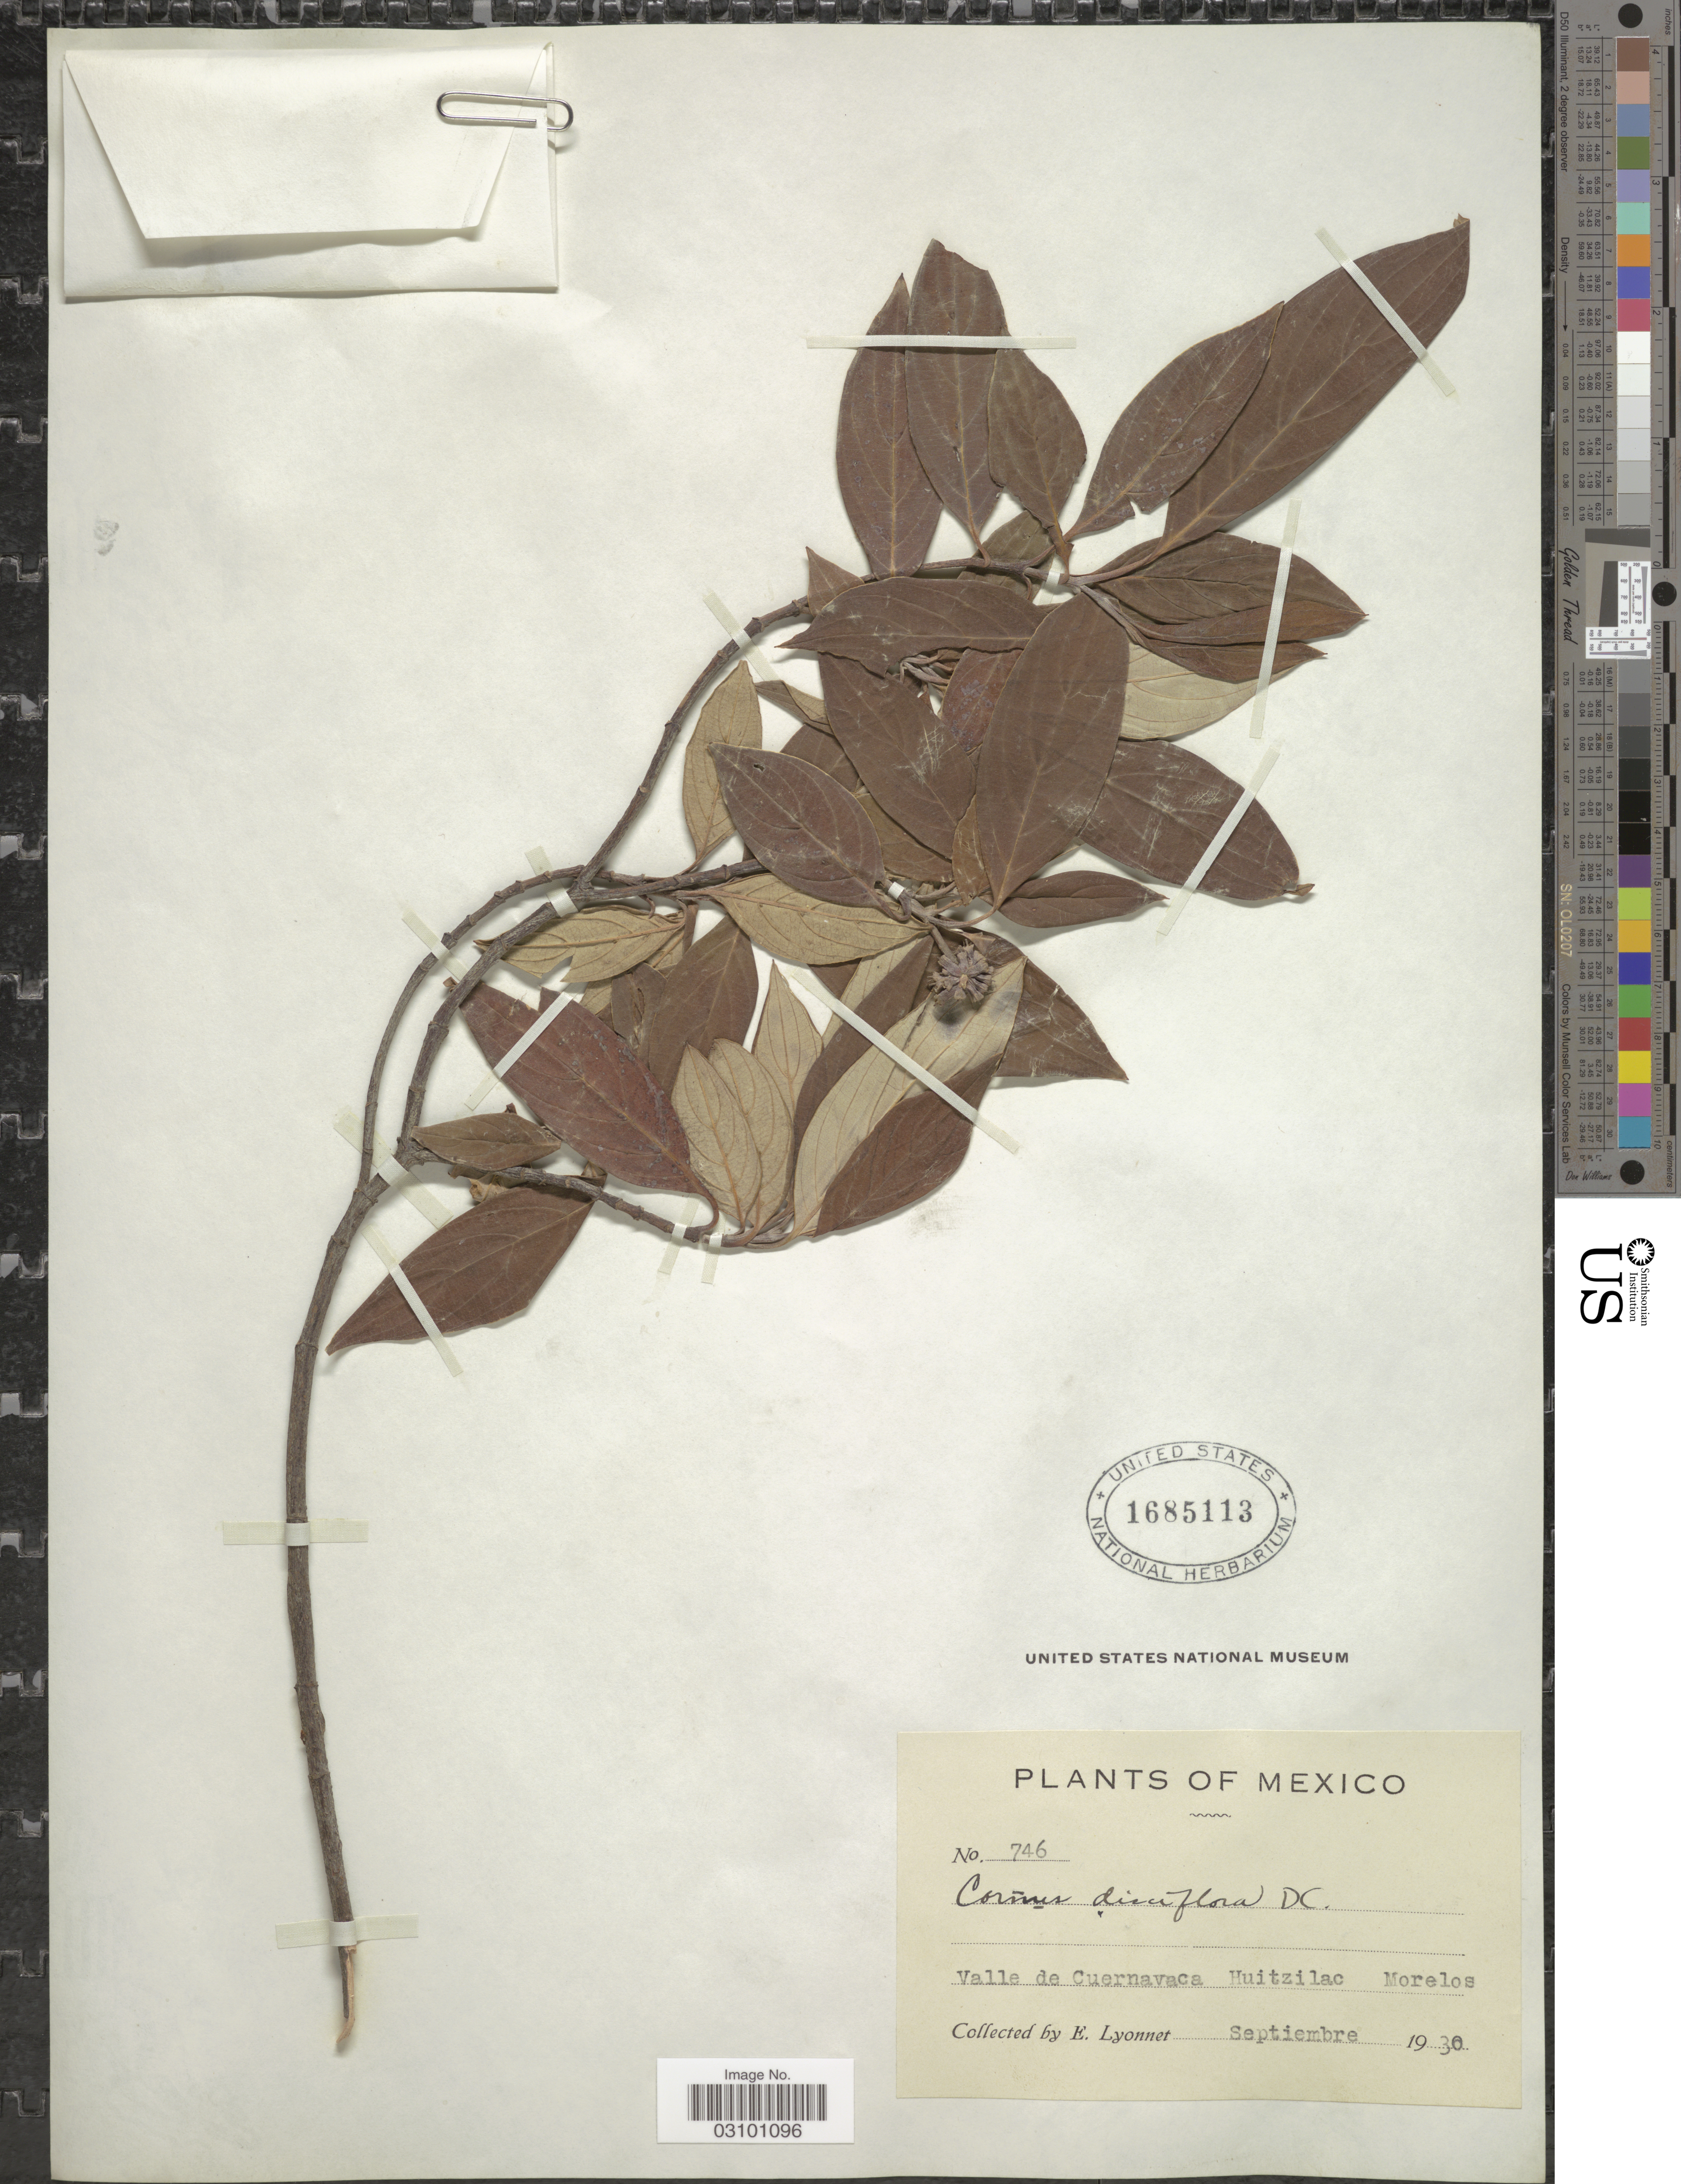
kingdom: Plantae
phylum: Tracheophyta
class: Magnoliopsida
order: Cornales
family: Cornaceae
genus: Cornus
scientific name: Cornus disciflora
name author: Moc. & Sessé ex DC.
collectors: E. Lyonnet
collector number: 746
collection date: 1930-09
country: Mexico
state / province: Morelos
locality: Valle de Cuernavaca. Huitzilac. Morelos.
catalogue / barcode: US 1685113